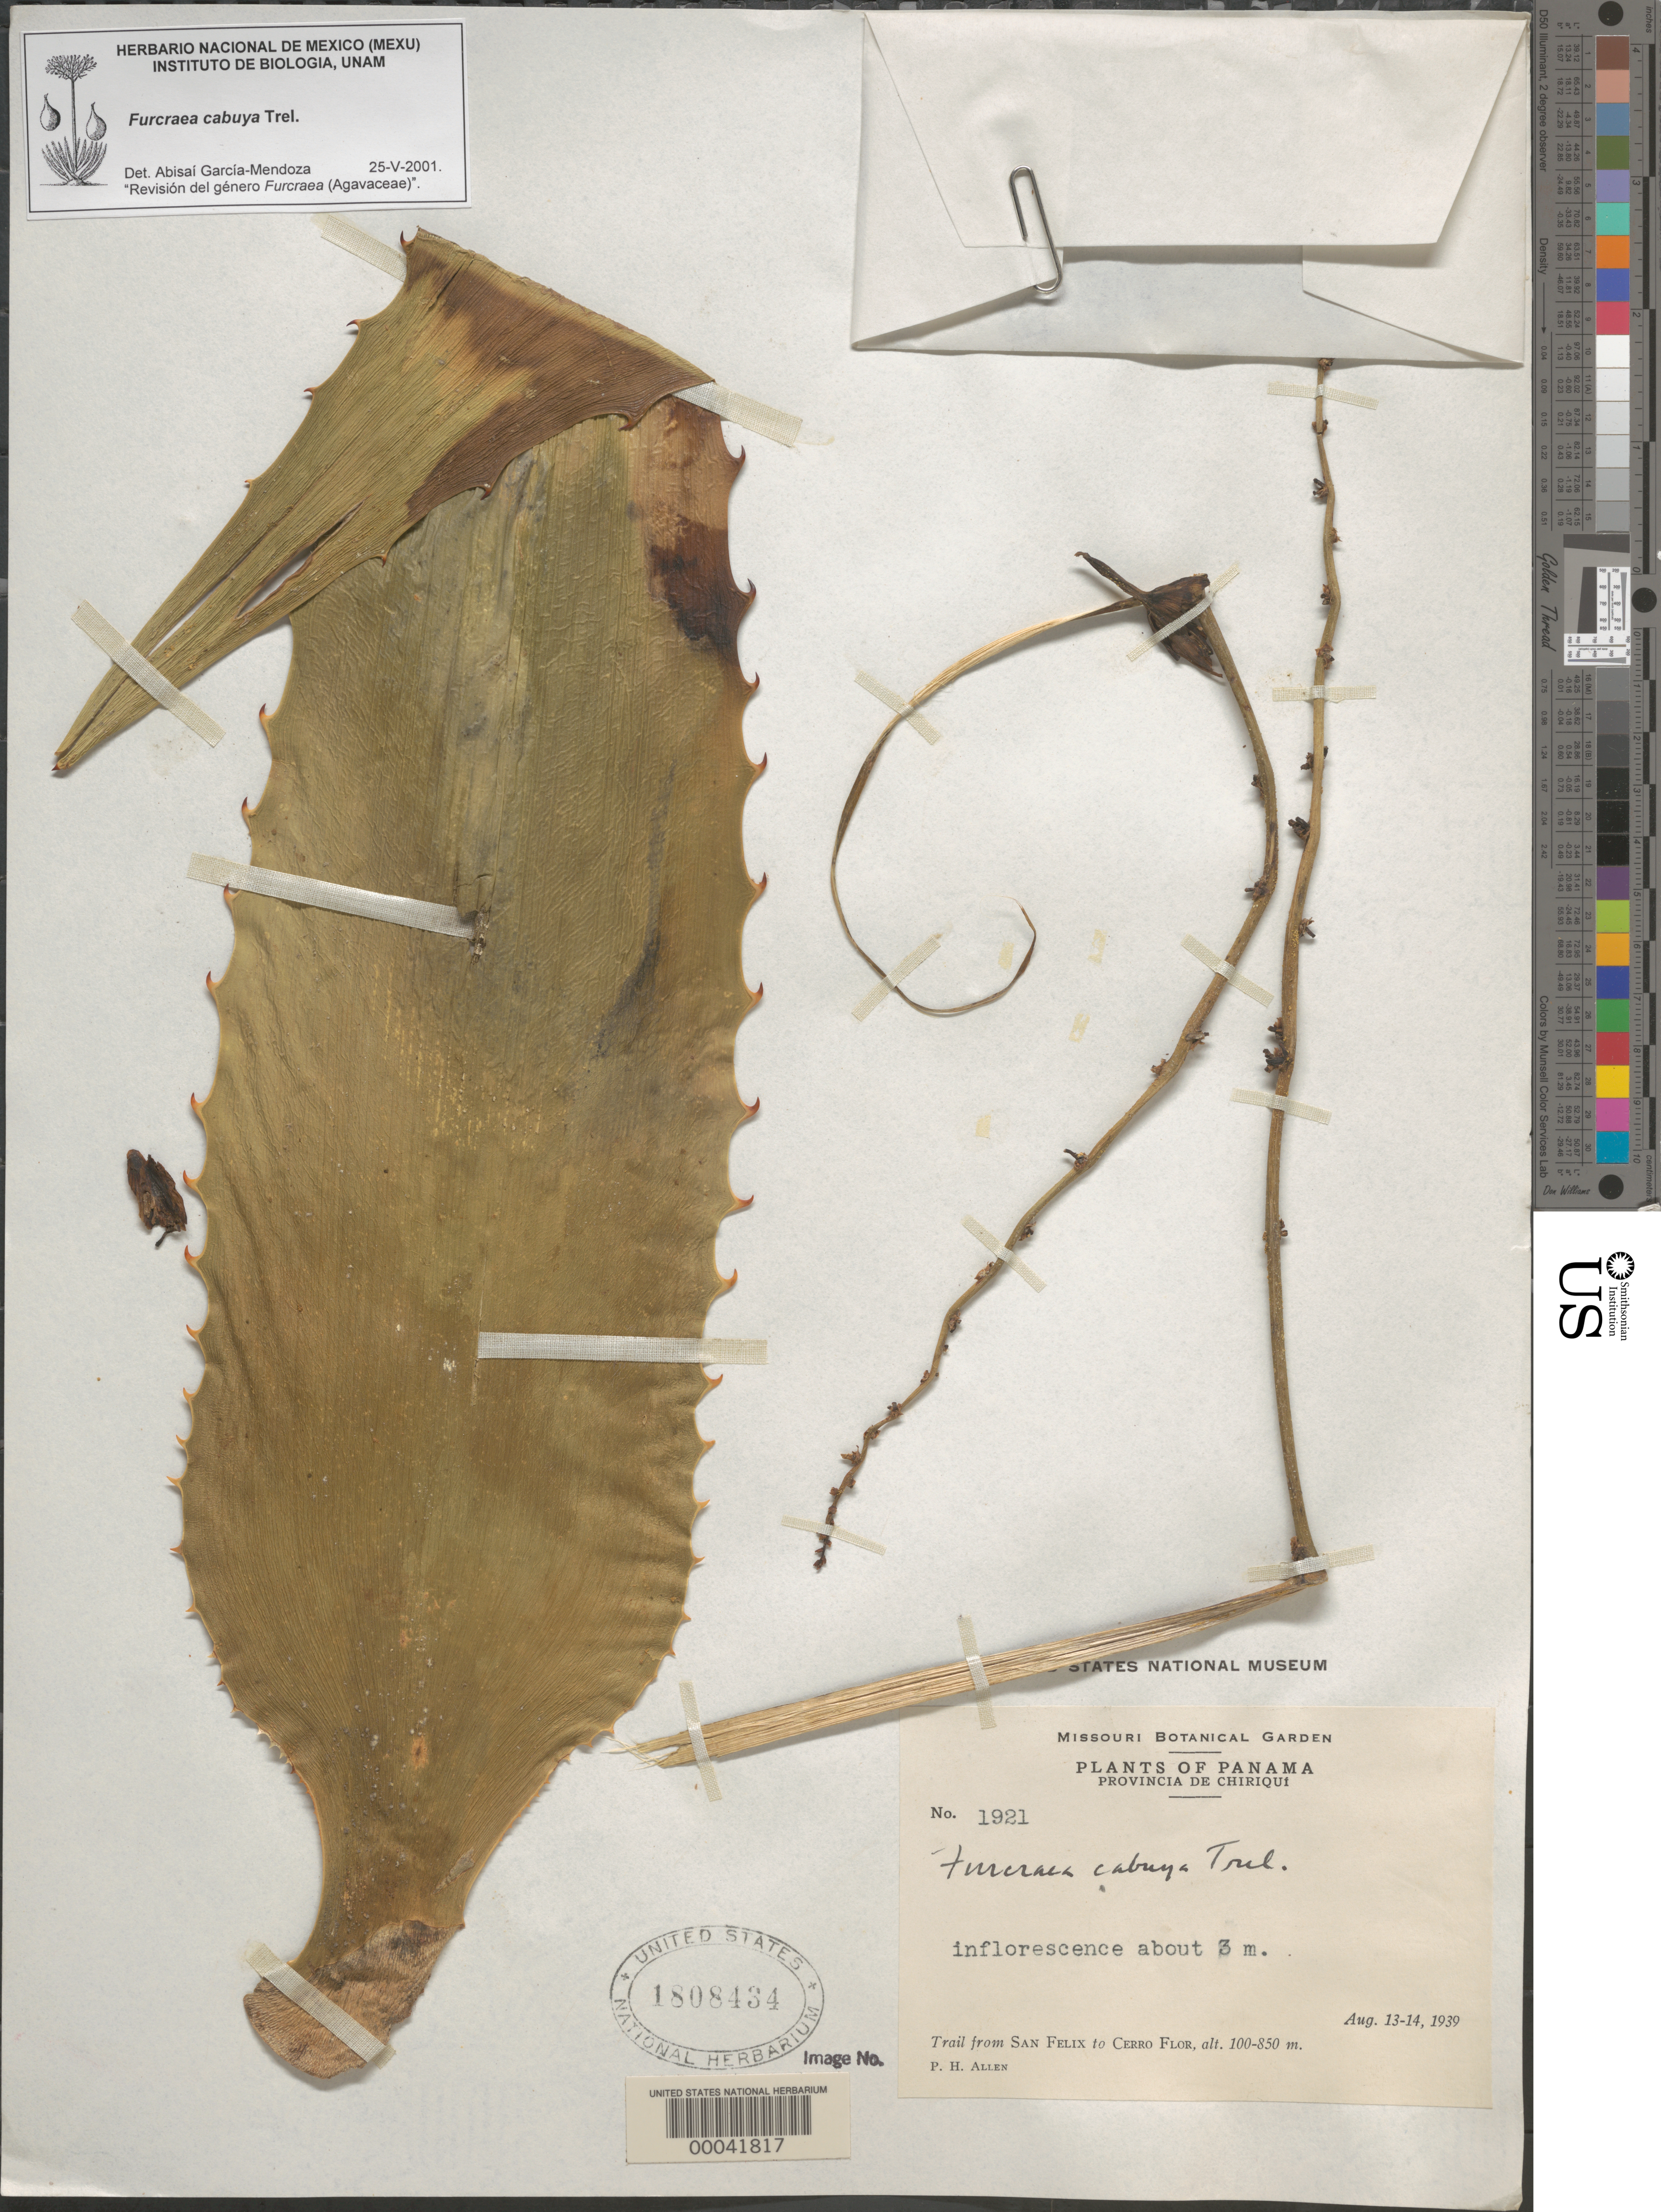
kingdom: Plantae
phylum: Tracheophyta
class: Liliopsida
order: Asparagales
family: Asparagaceae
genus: Furcraea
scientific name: Furcraea cabuya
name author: Trel.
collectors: P. H. Allen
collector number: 1921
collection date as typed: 13 Aug 1939 to 14 Aug 1939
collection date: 1939-08-13/1939-08-14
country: Panama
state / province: Chiriquí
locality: Trail from San Felix to Cerro Flor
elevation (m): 100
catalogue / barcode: US 1808434